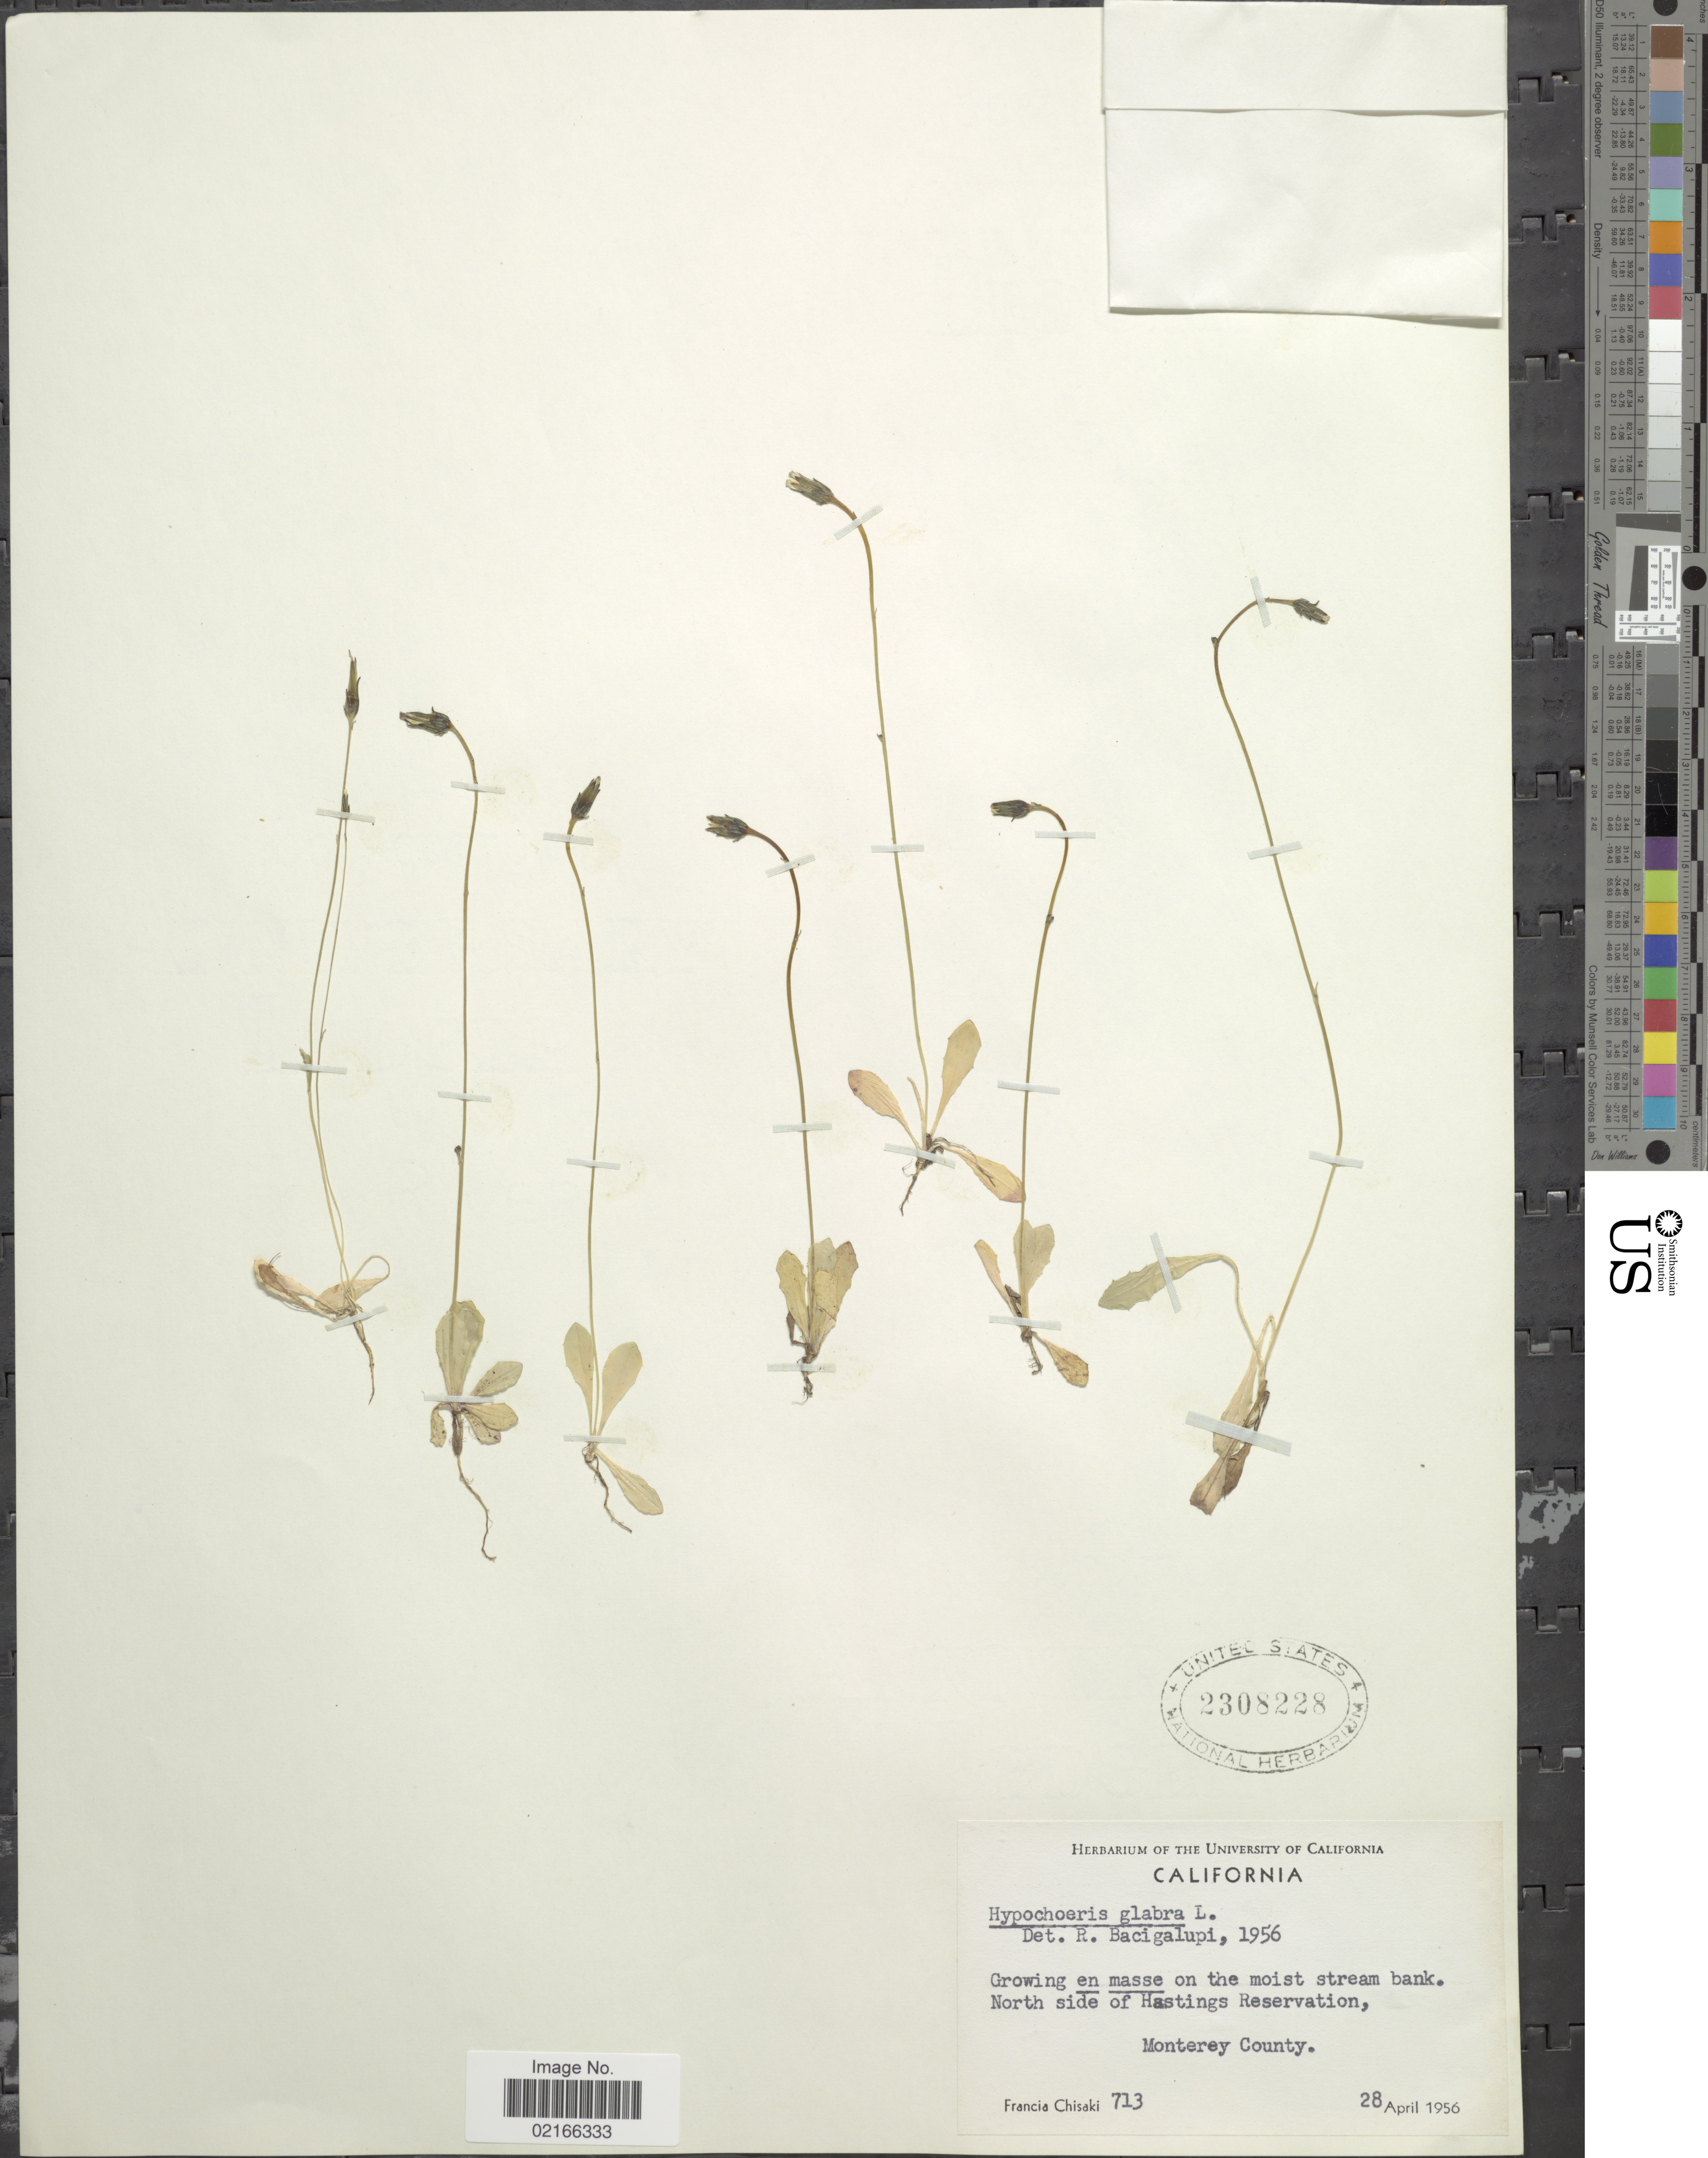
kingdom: Plantae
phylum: Tracheophyta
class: Magnoliopsida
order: Asterales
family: Asteraceae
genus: Hypochaeris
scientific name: Hypochaeris glabra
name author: L.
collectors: F. Chisaki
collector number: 713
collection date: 1956-04-28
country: United States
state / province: California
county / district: Monterey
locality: North side of Hastings Reservation, Monterey County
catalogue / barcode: US 2308228